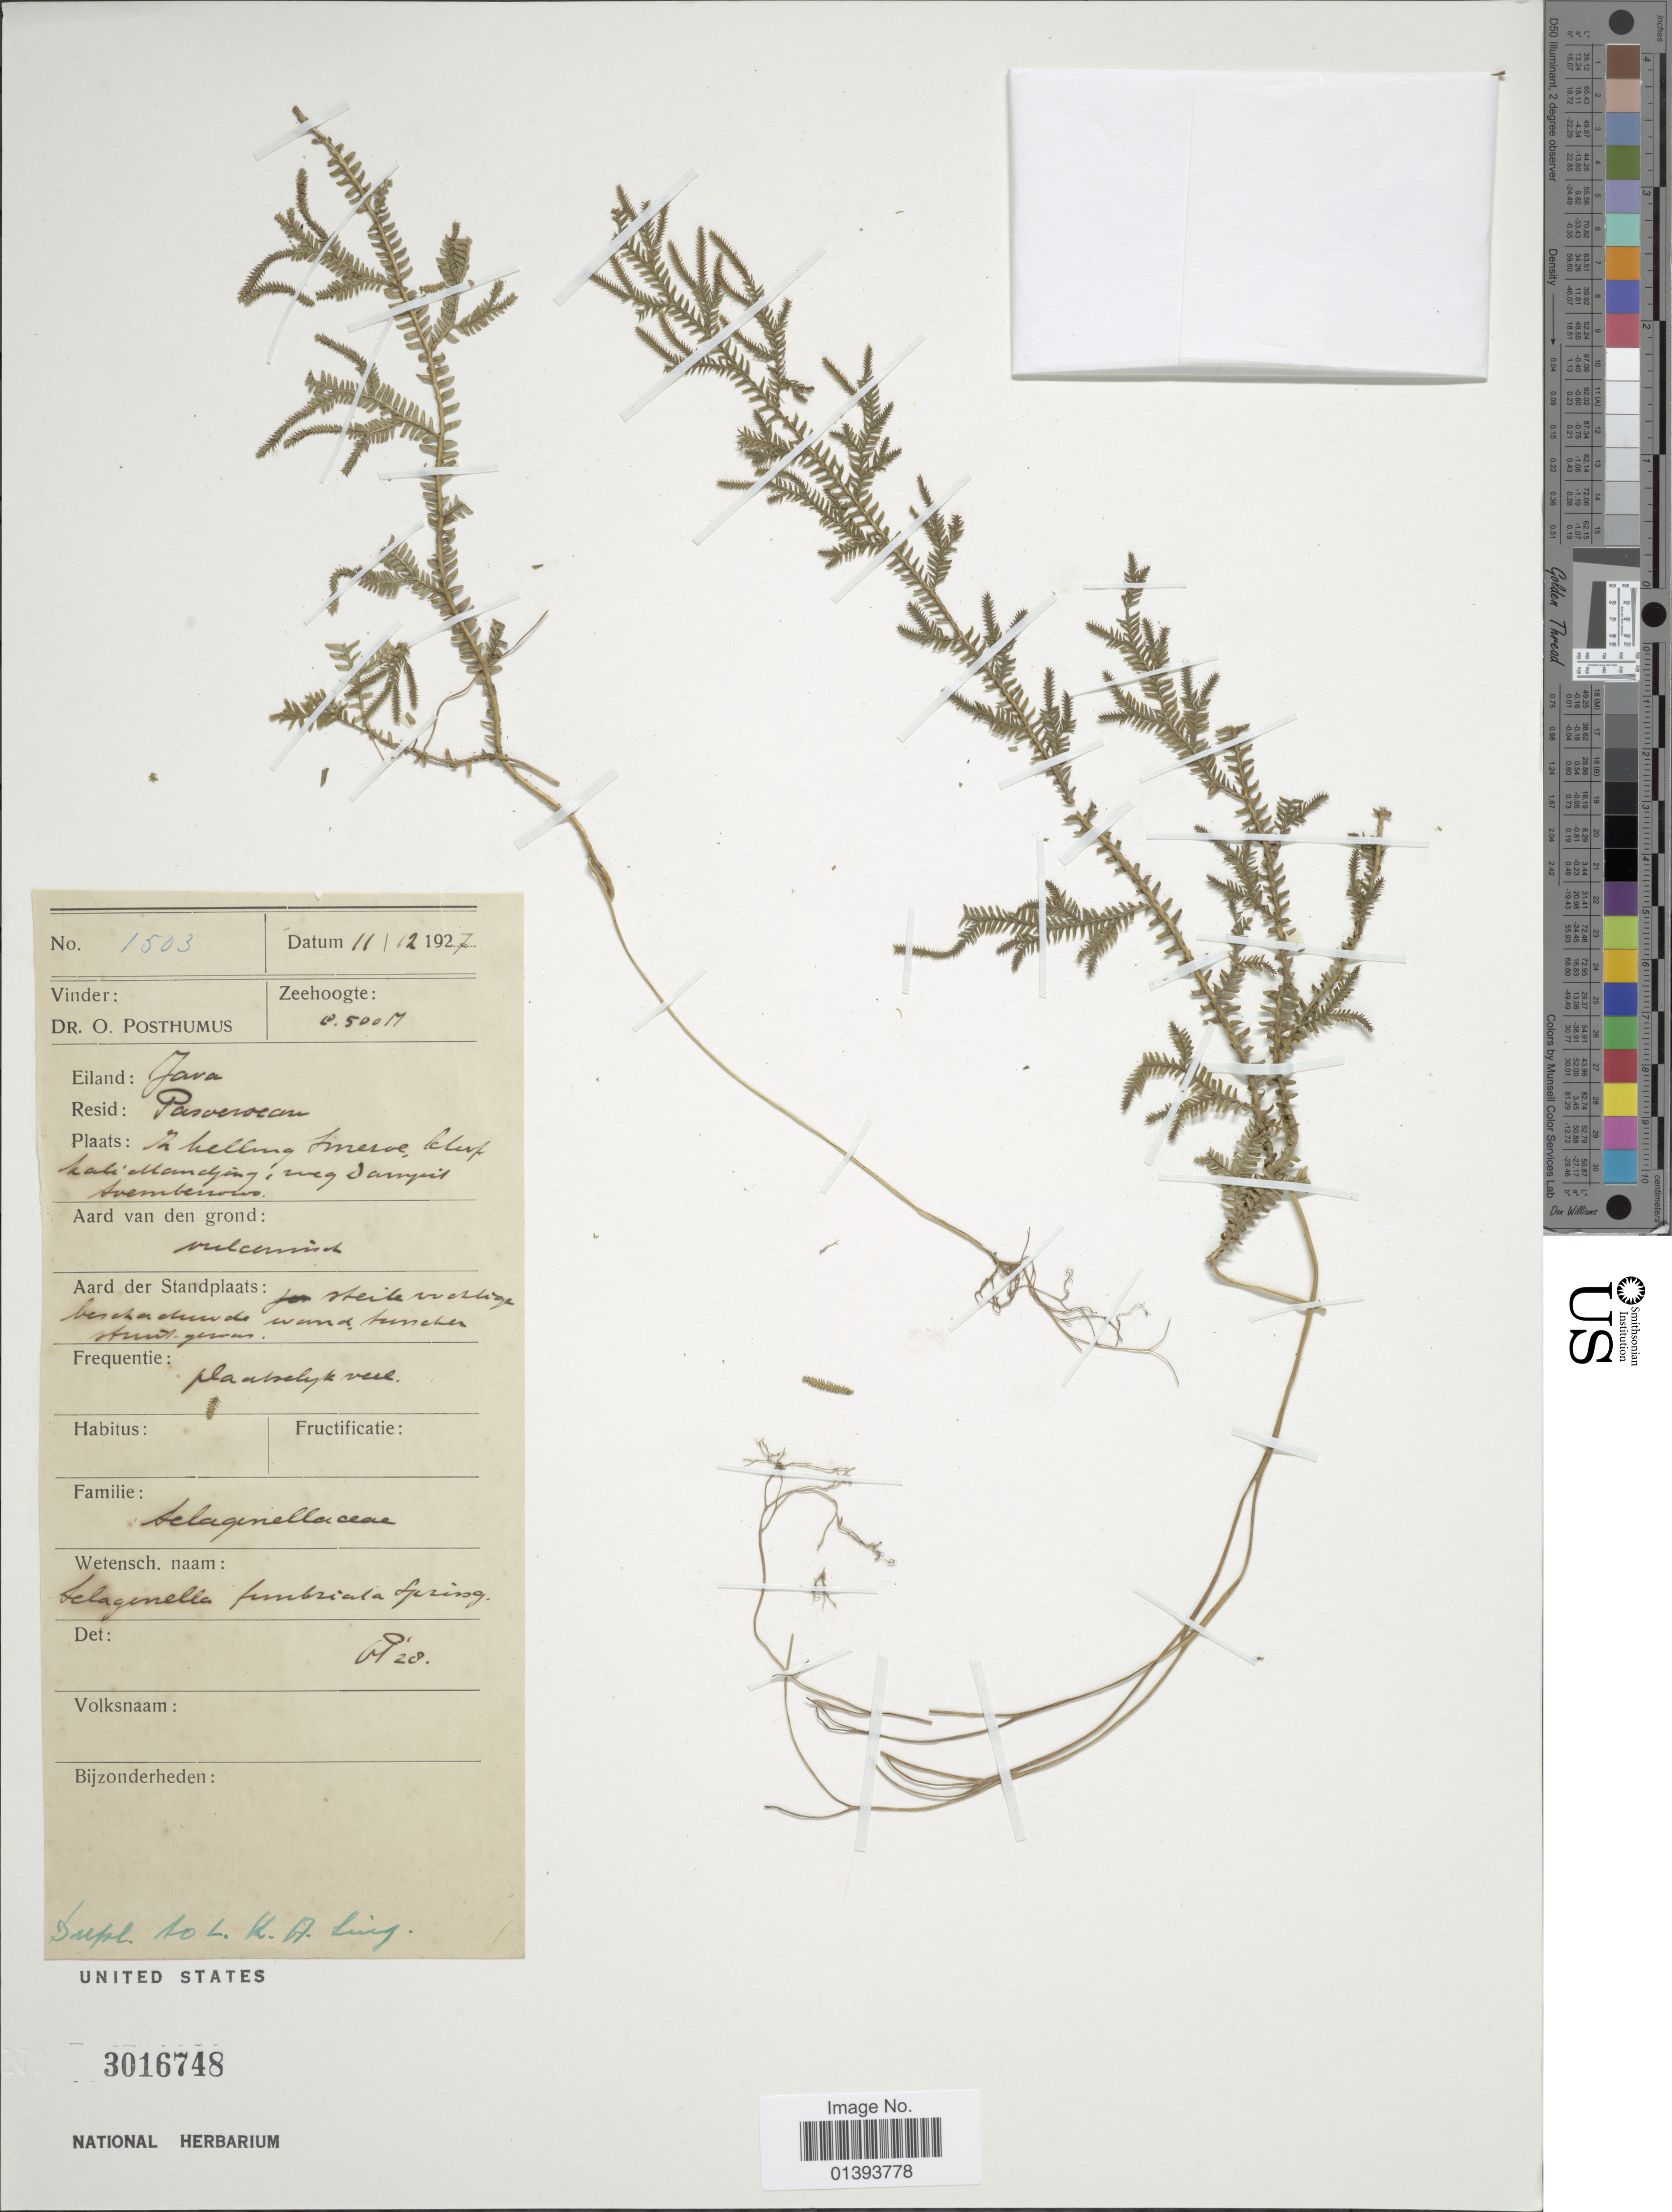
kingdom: Plantae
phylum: Tracheophyta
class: Lycopodiopsida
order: Selaginellales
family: Selaginellaceae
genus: Selaginella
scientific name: Selaginella flagellifera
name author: W. Bull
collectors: O. Posthumus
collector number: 1503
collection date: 1927-12-11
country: Indonesia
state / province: Java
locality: Eiland: Java, Resid: Pasoeroean, Z. helling Imesoe[interpreted] [illegible text]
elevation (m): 500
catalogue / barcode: US 3016748